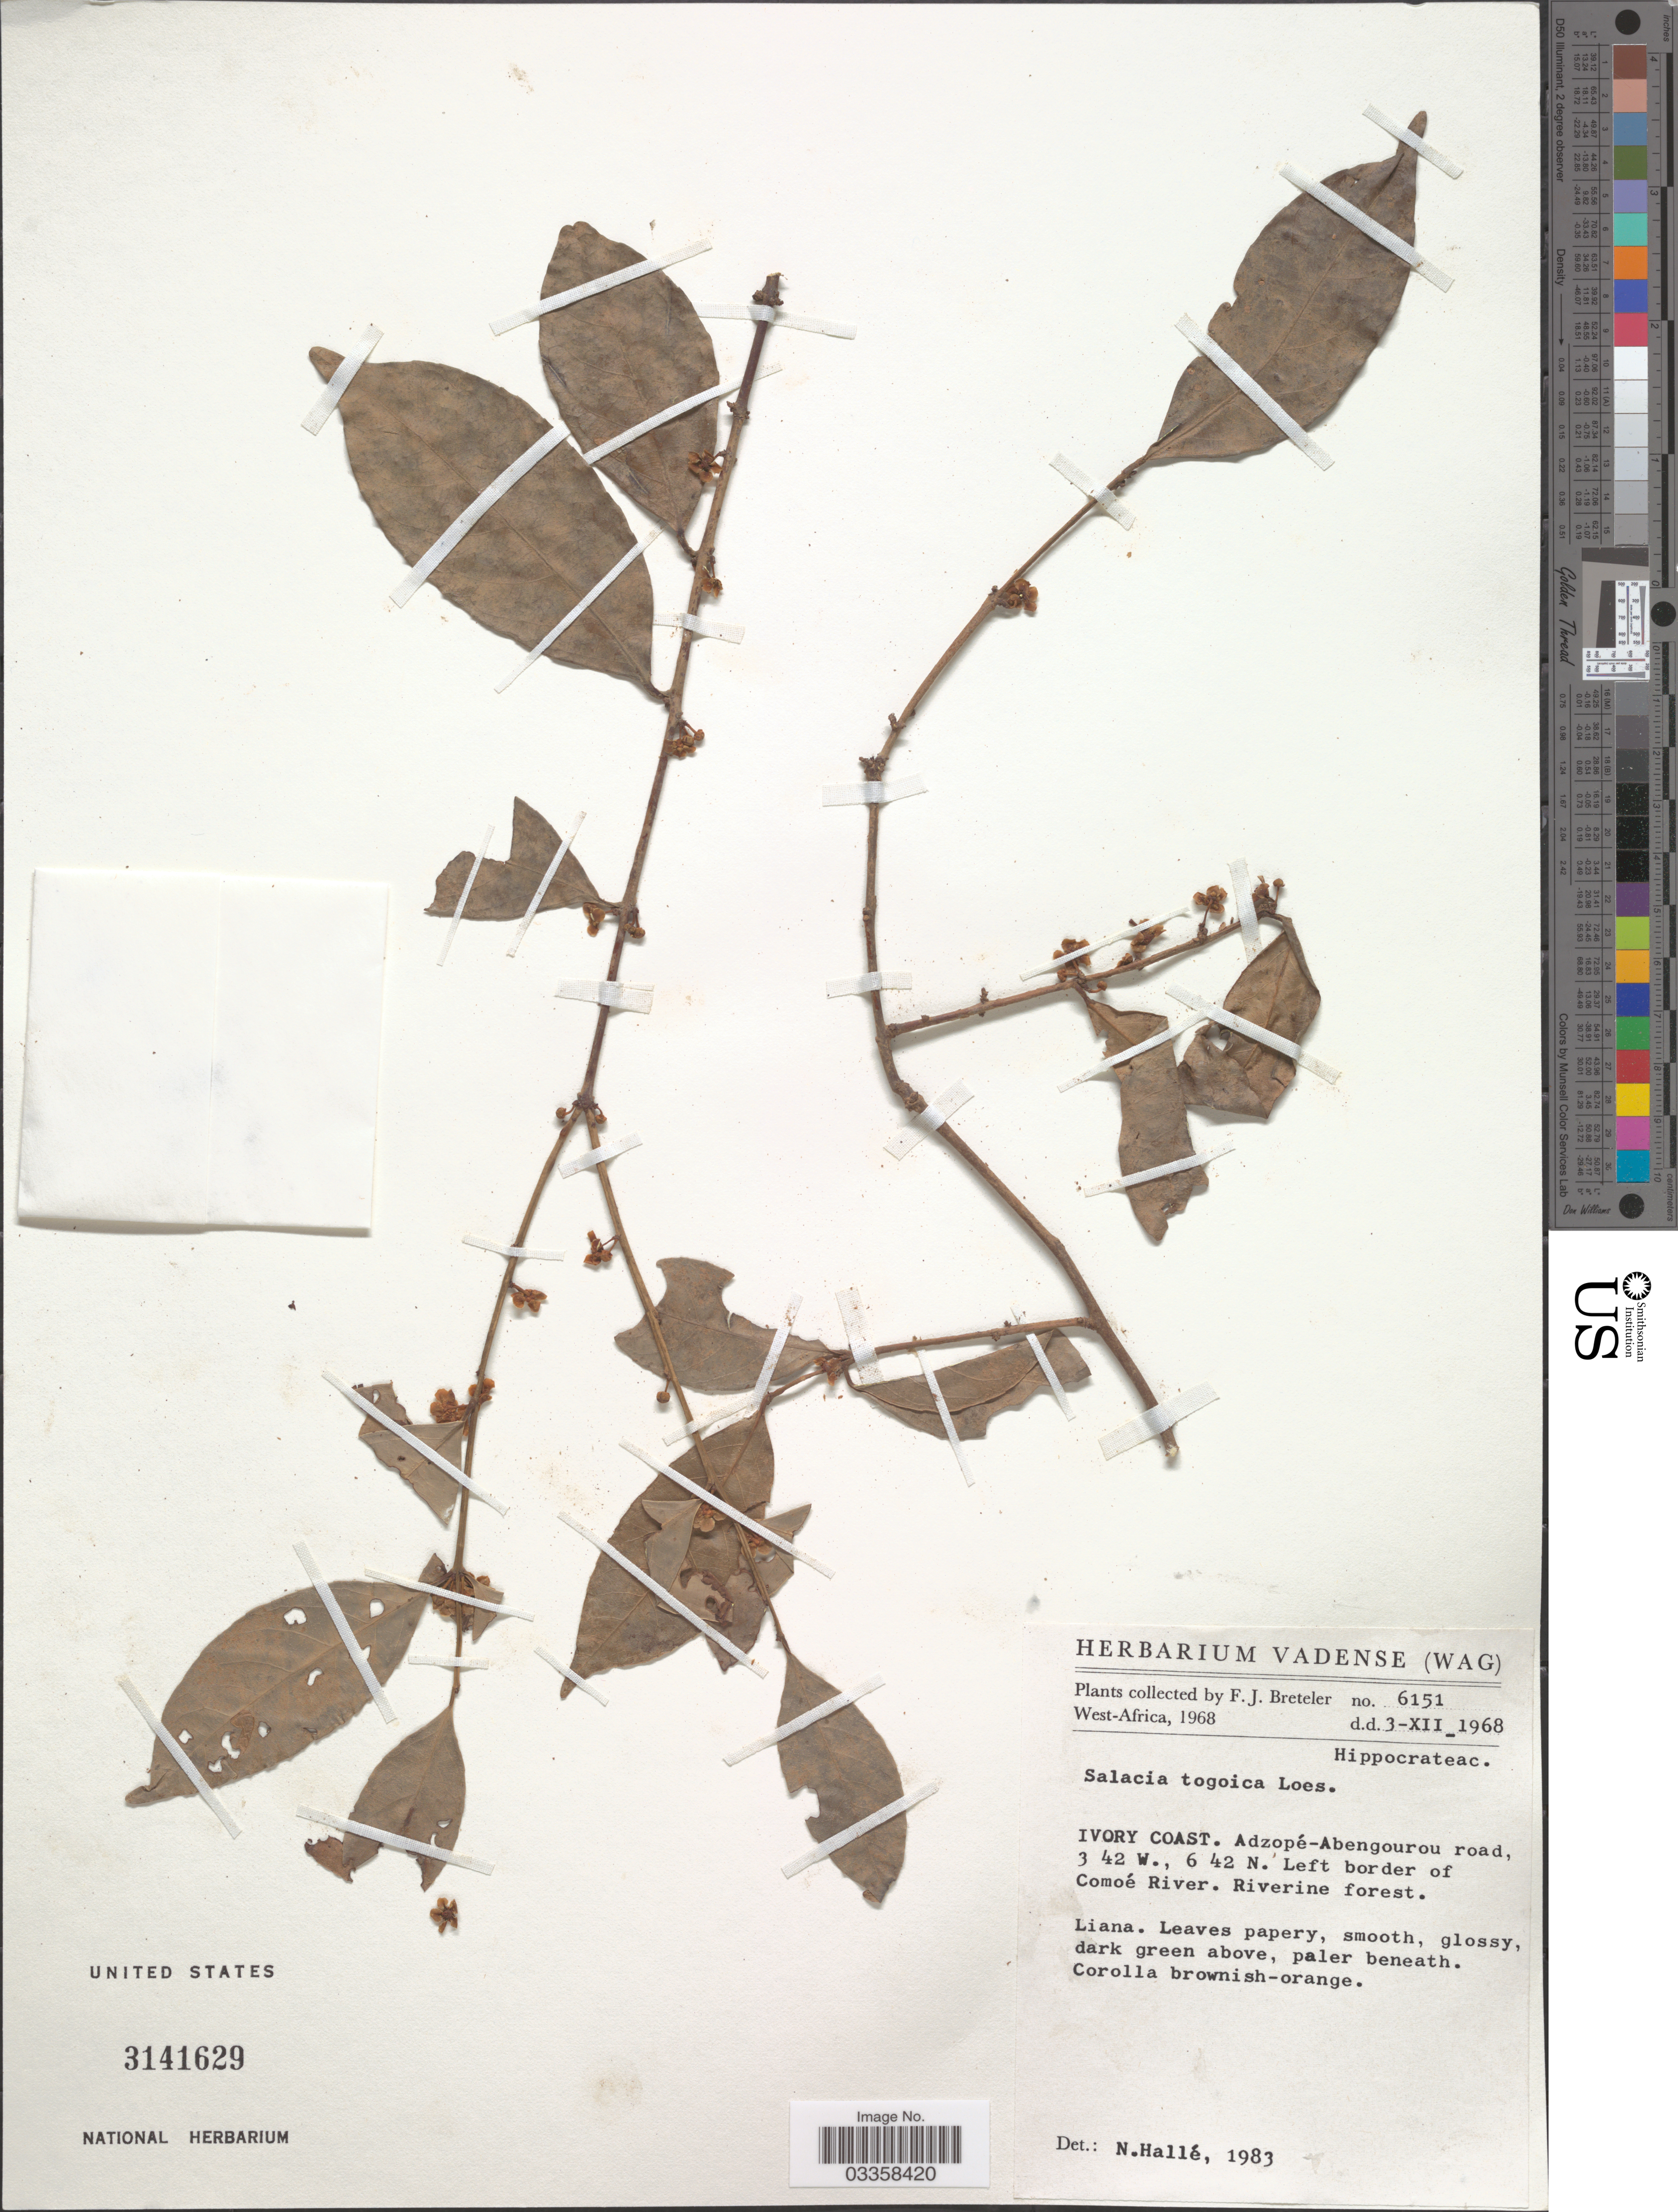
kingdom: Plantae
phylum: Tracheophyta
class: Magnoliopsida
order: Celastrales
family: Celastraceae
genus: Salacia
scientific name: Salacia togoica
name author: Loes.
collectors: F. J. Breteler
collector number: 6151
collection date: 1968-12-03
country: Ivory Coast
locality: West-Africa. Adzopé-Abengourou road. Left border of Comoé River.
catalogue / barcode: US 3141629